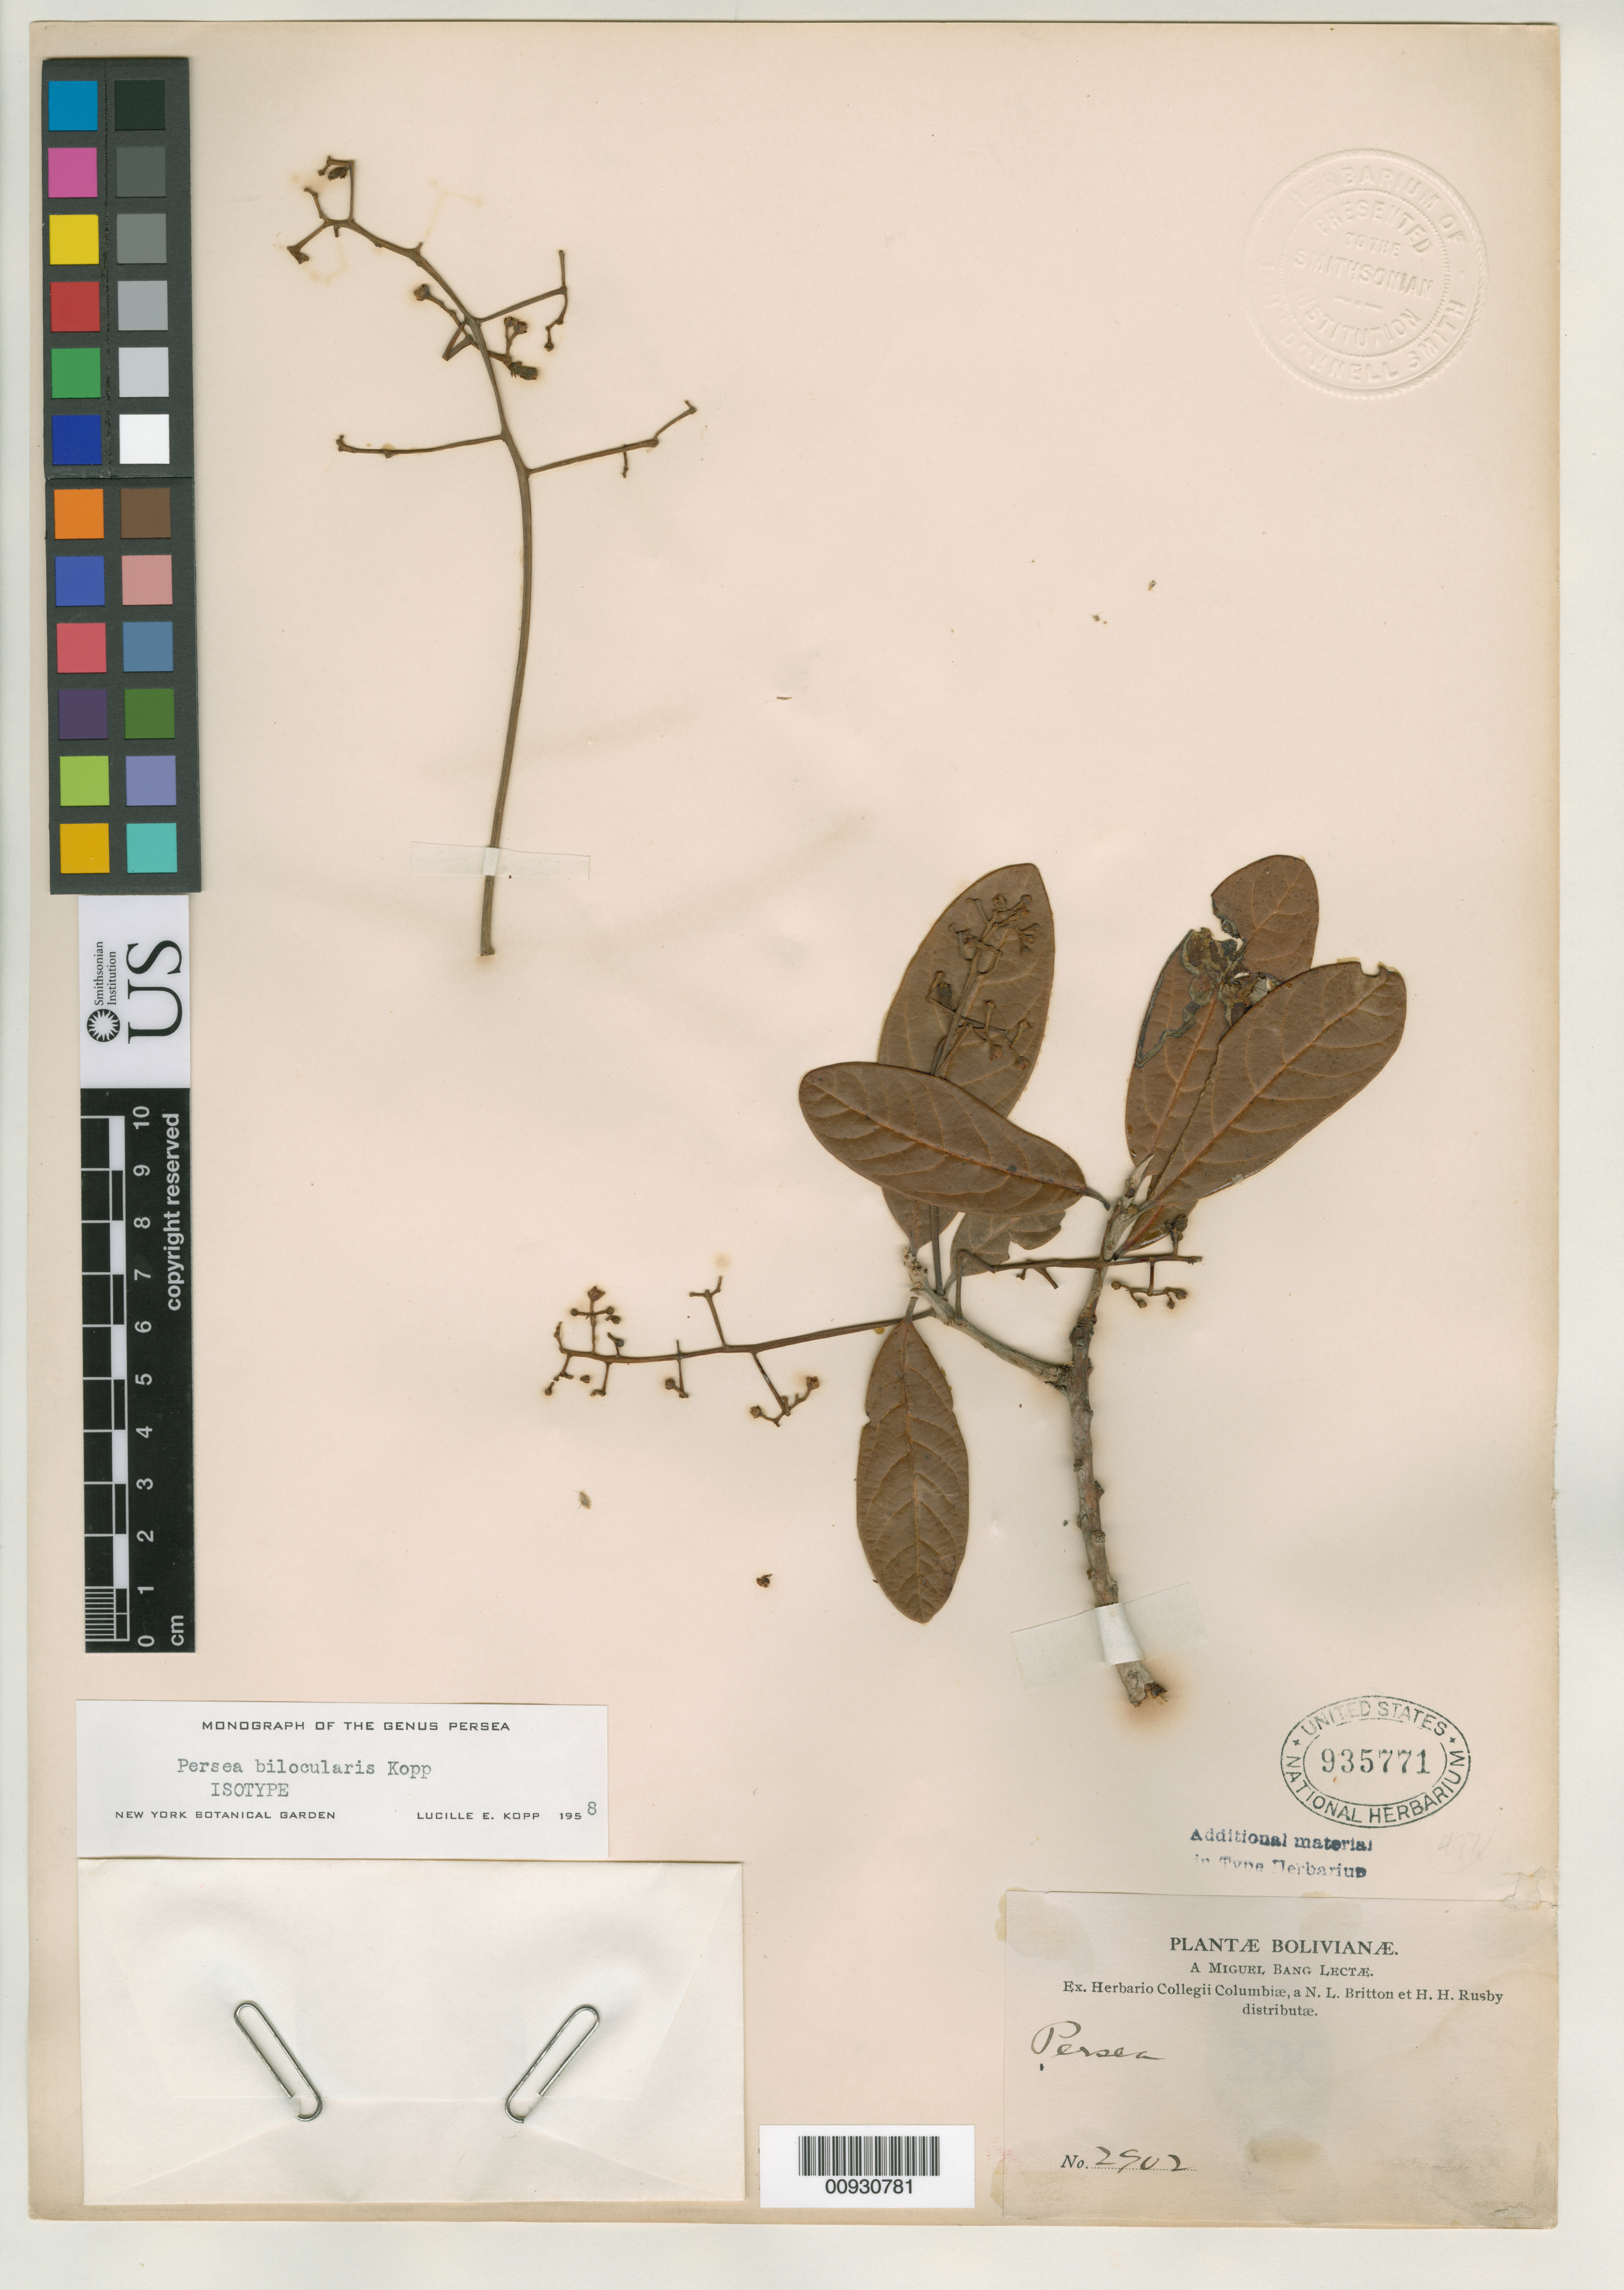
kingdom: Plantae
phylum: Tracheophyta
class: Magnoliopsida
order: Laurales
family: Lauraceae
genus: Persea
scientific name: Persea bilocularis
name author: L.E. Kopp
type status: Isotype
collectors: M. Bang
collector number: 2902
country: Bolivia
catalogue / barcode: US 935771